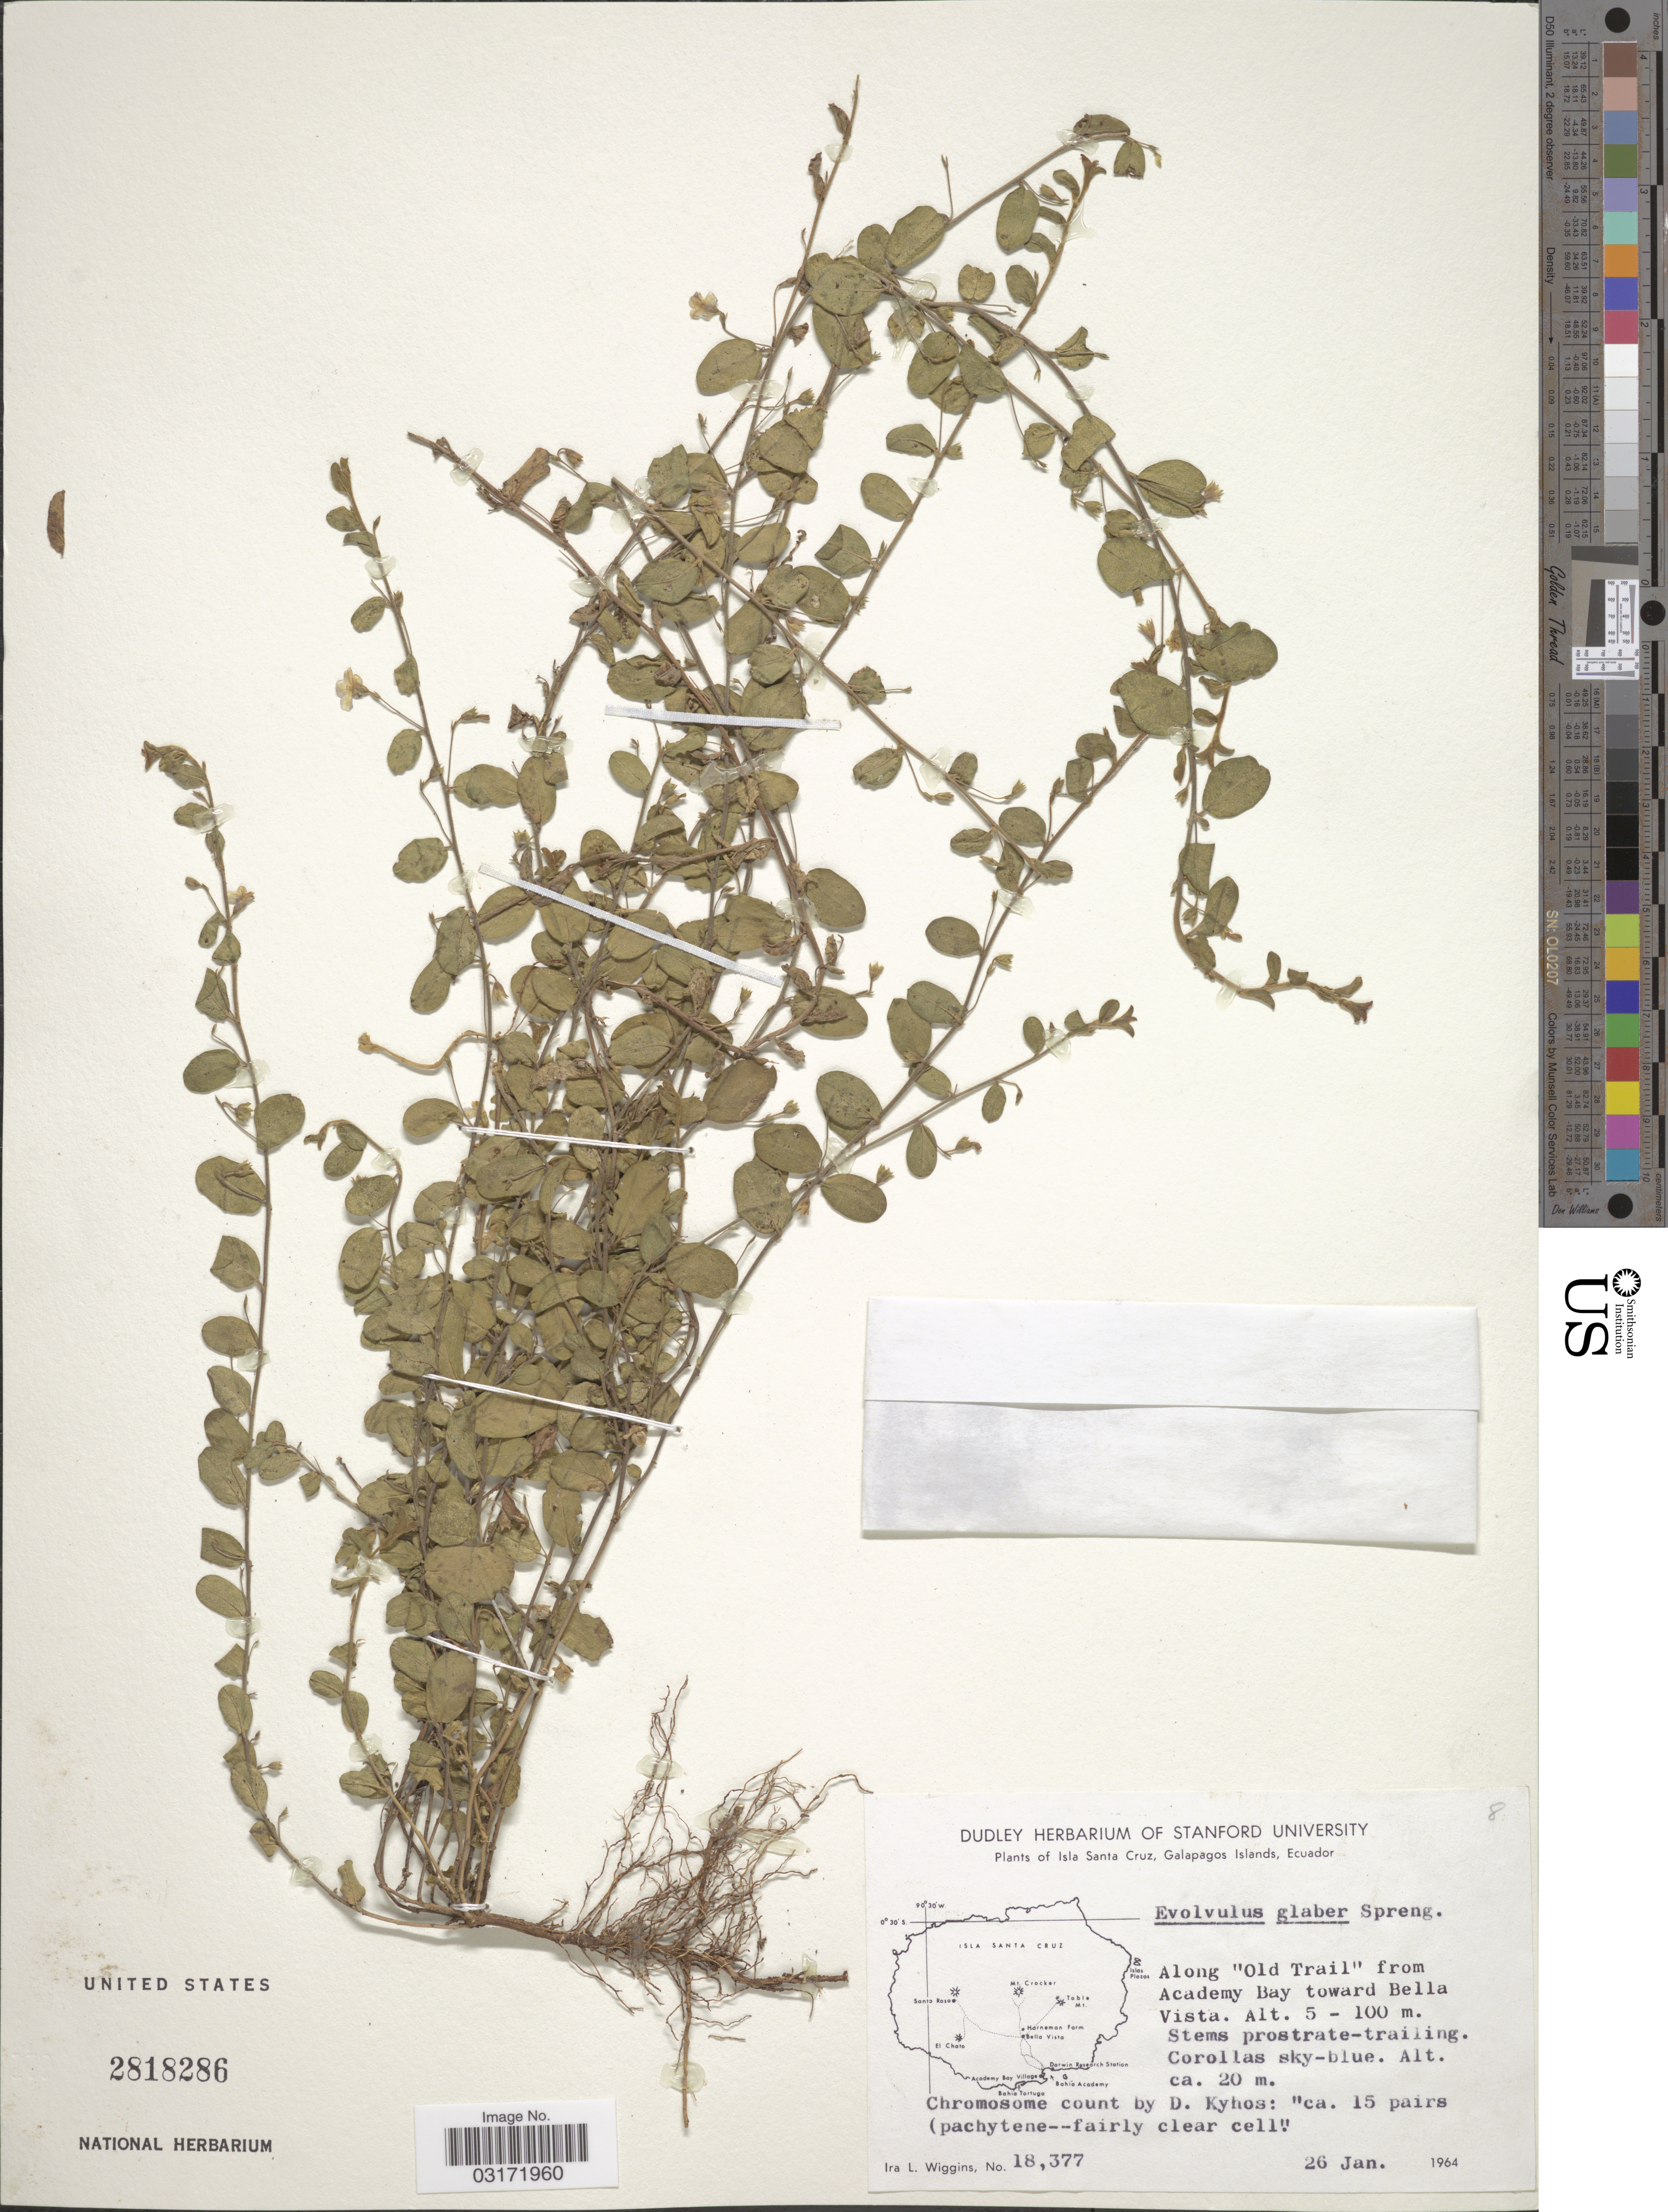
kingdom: Plantae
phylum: Tracheophyta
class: Magnoliopsida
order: Solanales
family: Convolvulaceae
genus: Evolvulus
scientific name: Evolvulus glaber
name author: Spreng.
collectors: I. L. Wiggins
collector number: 18377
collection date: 1964-01-26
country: Ecuador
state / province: Colón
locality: Isla Santa Cruz, Galapagos Islands, Along "Old Trail" from Academy Bay toward Bella Vista.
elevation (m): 5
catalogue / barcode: US 2818286